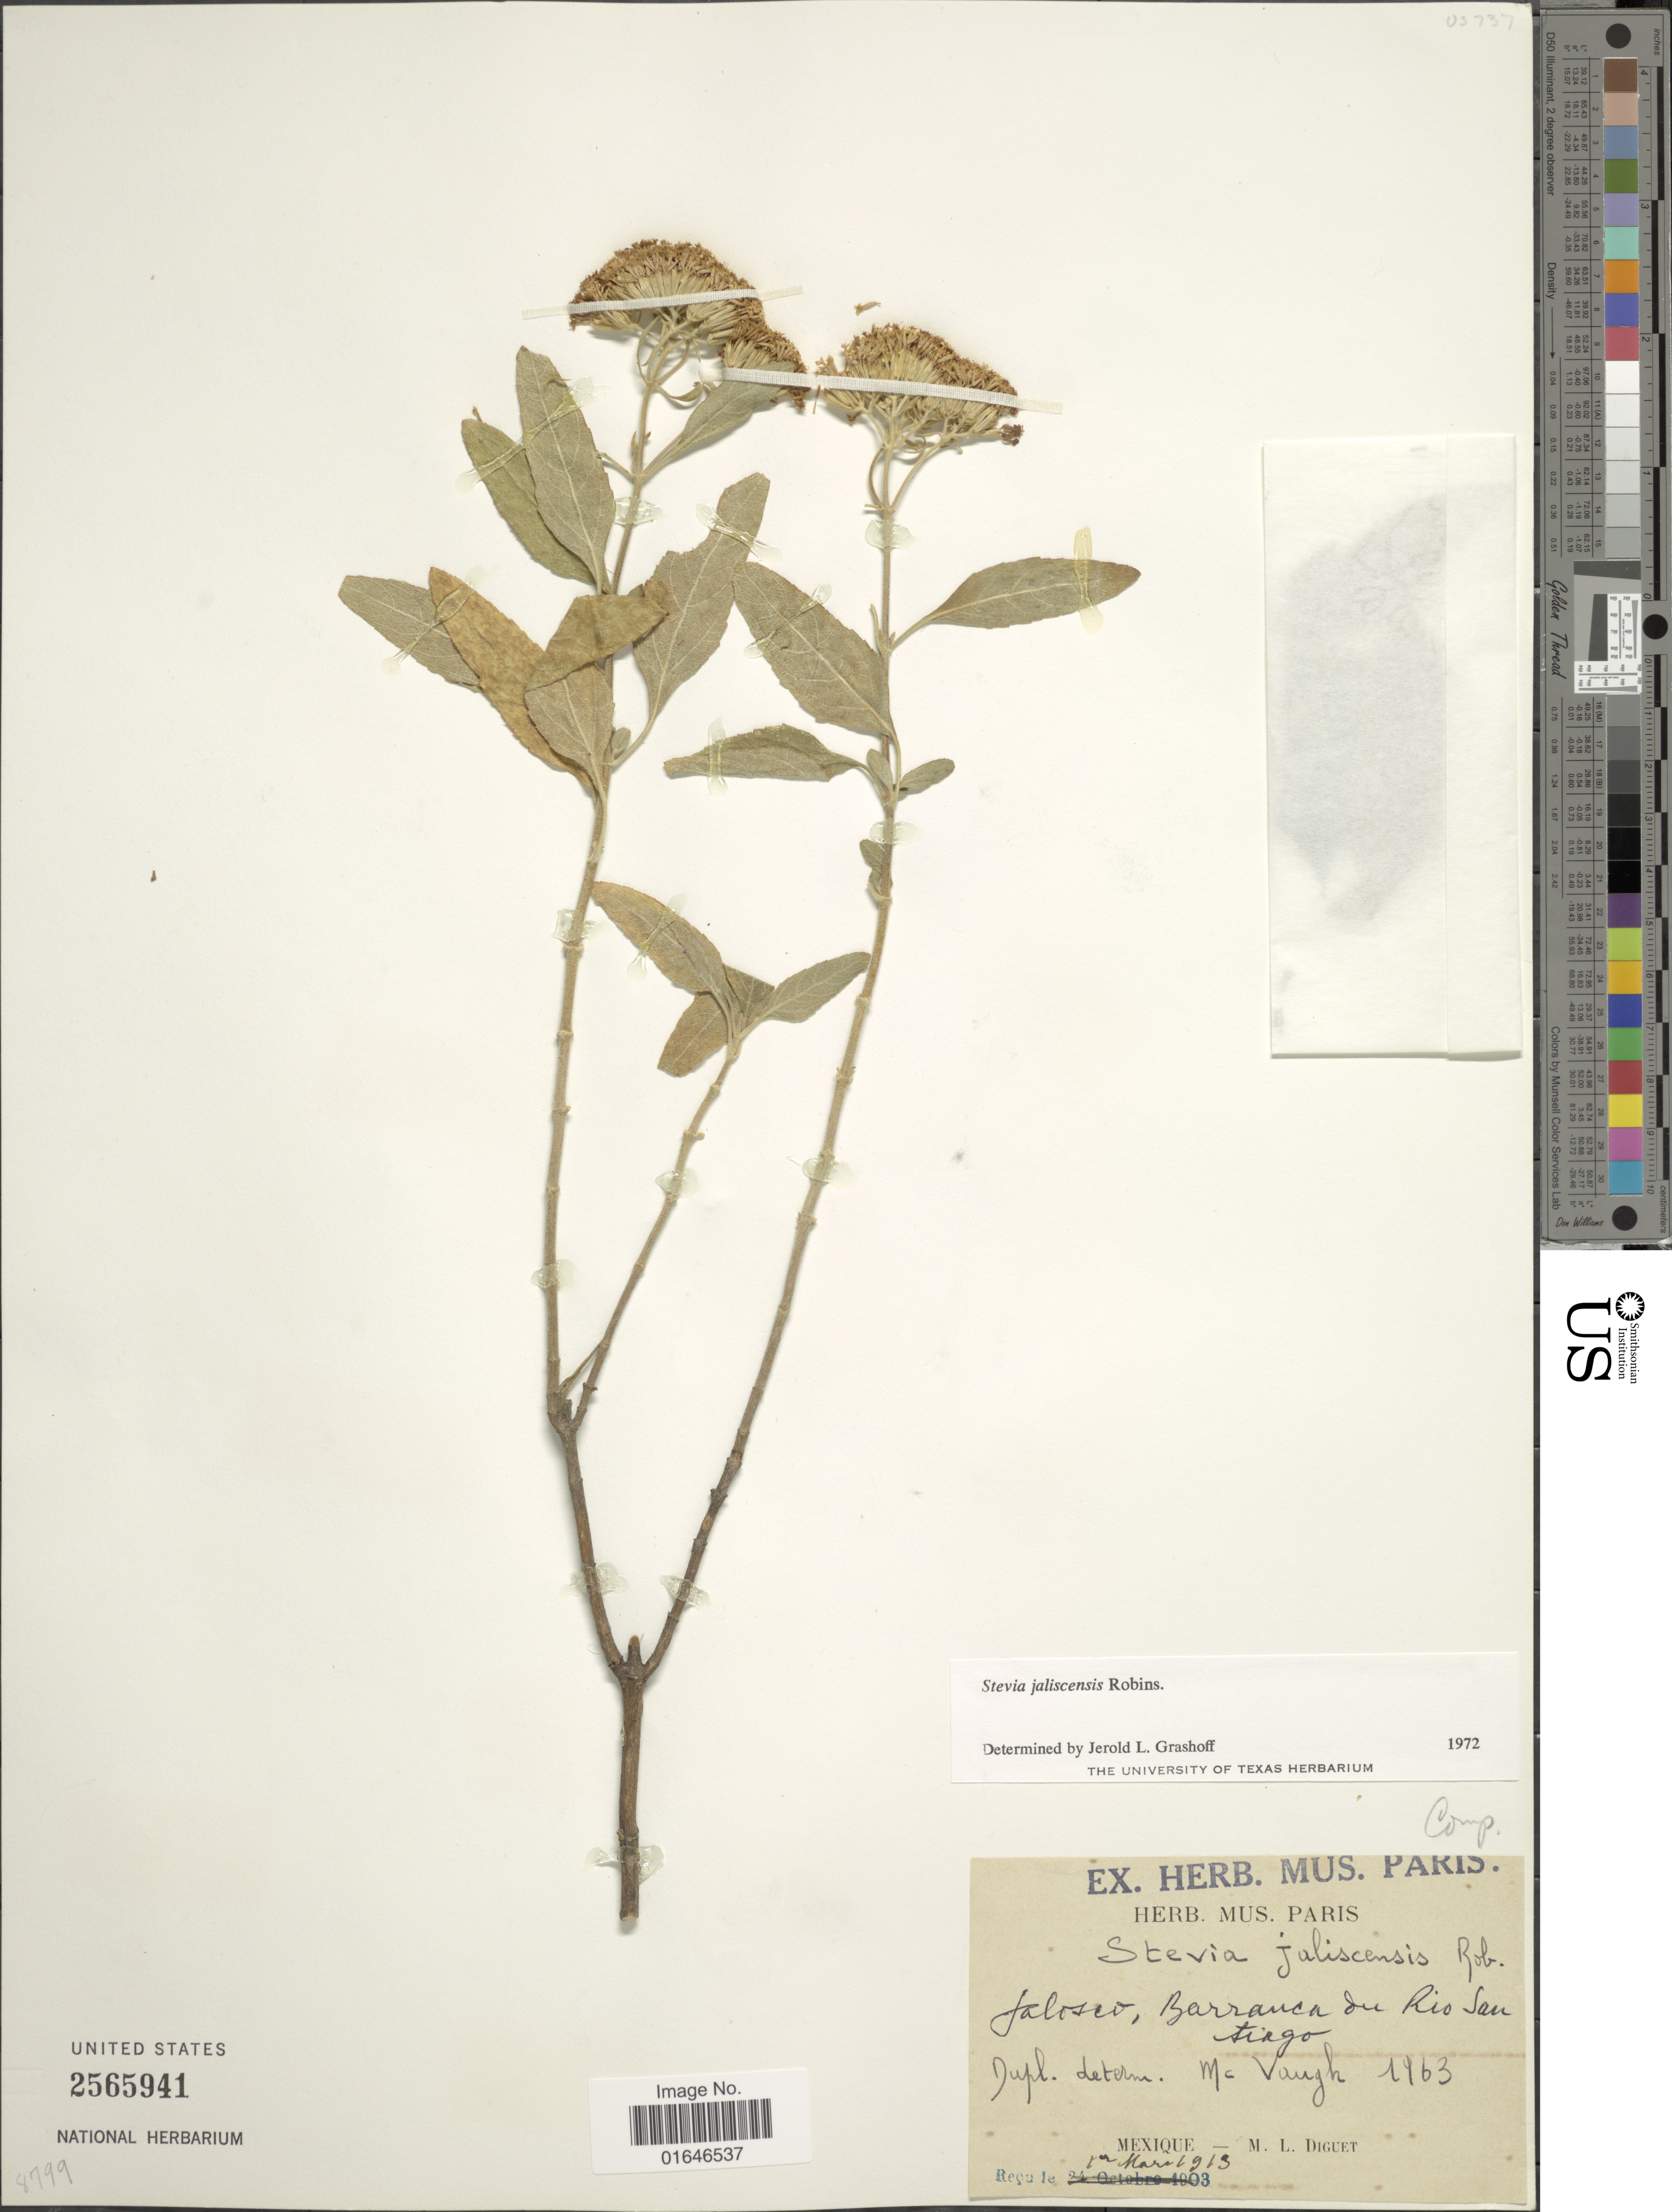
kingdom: Plantae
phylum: Tracheophyta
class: Magnoliopsida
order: Asterales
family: Asteraceae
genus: Stevia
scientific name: Stevia jaliscensis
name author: B.L. Rob.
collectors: M. L. Diguet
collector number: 1963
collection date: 1913-03-01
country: Mexico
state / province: Jalisco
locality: Jalosco, Barranco de Rio Santiago.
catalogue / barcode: US 2565941